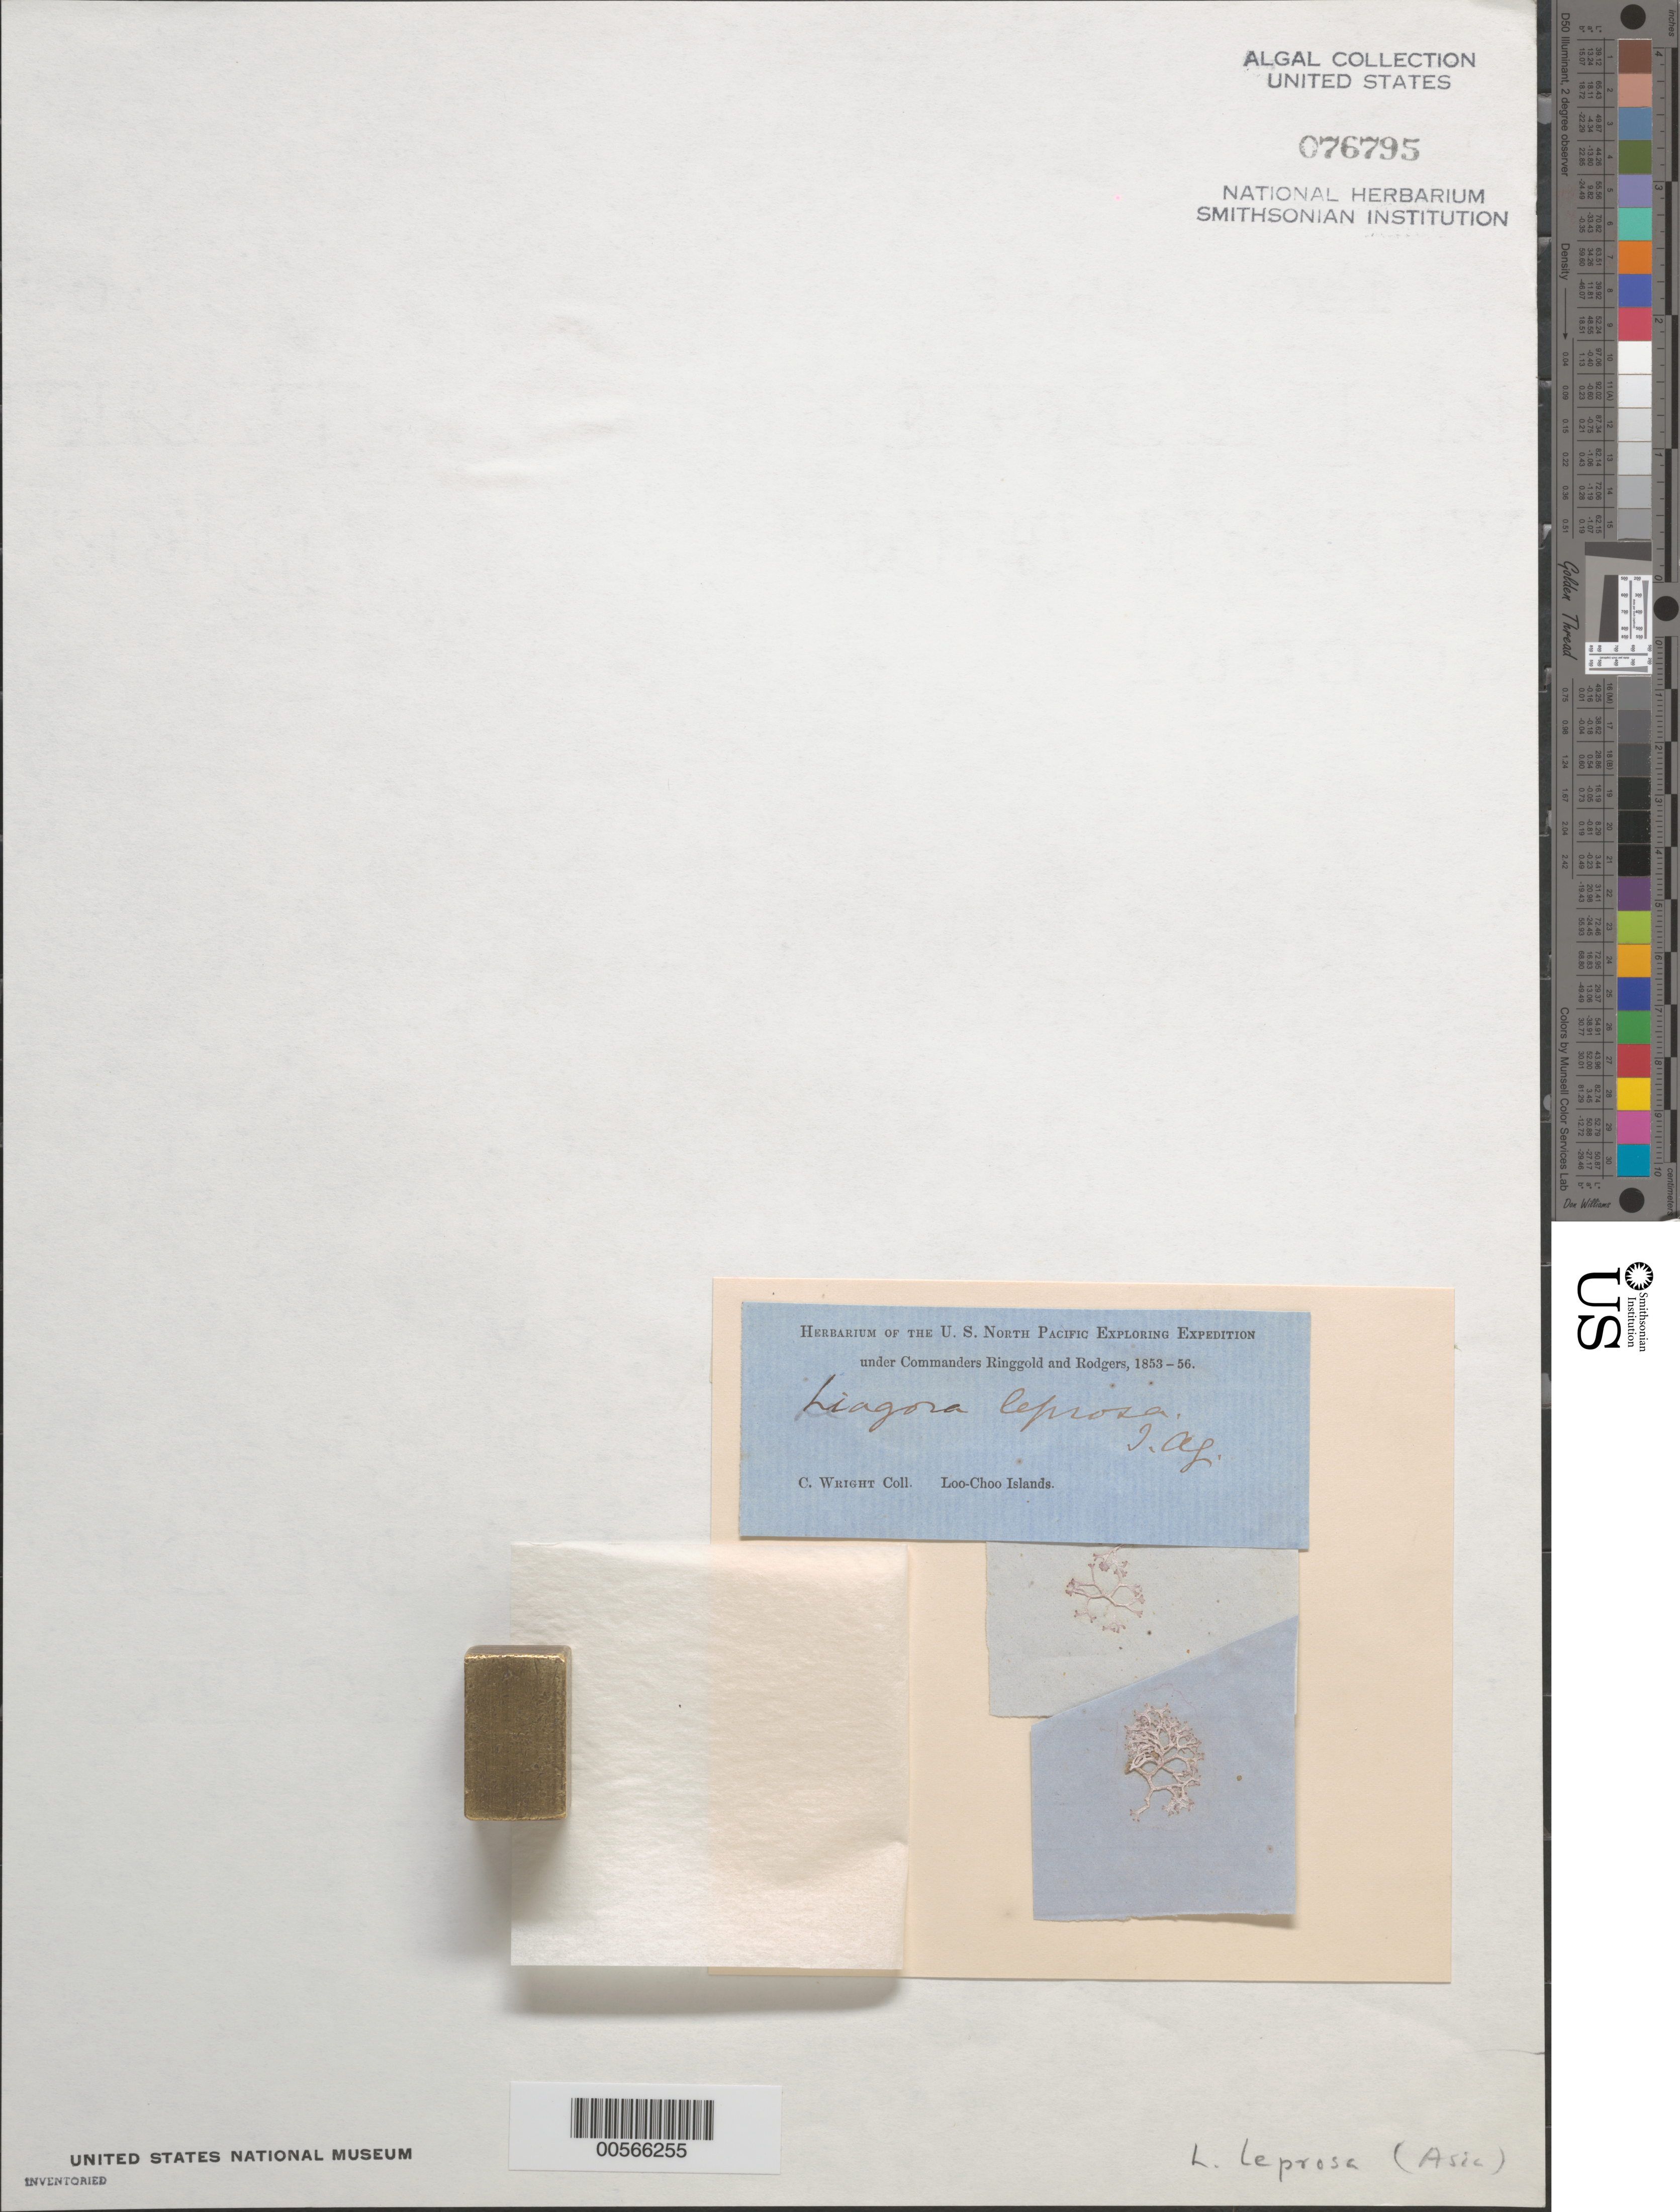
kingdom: Plantae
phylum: Rhodophyta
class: Florideophyceae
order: Nemaliales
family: Liagoraceae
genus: Liagora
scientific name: Liagora ceranoides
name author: J.V.Lamouroux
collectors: C. Wright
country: Japan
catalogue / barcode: US 76795